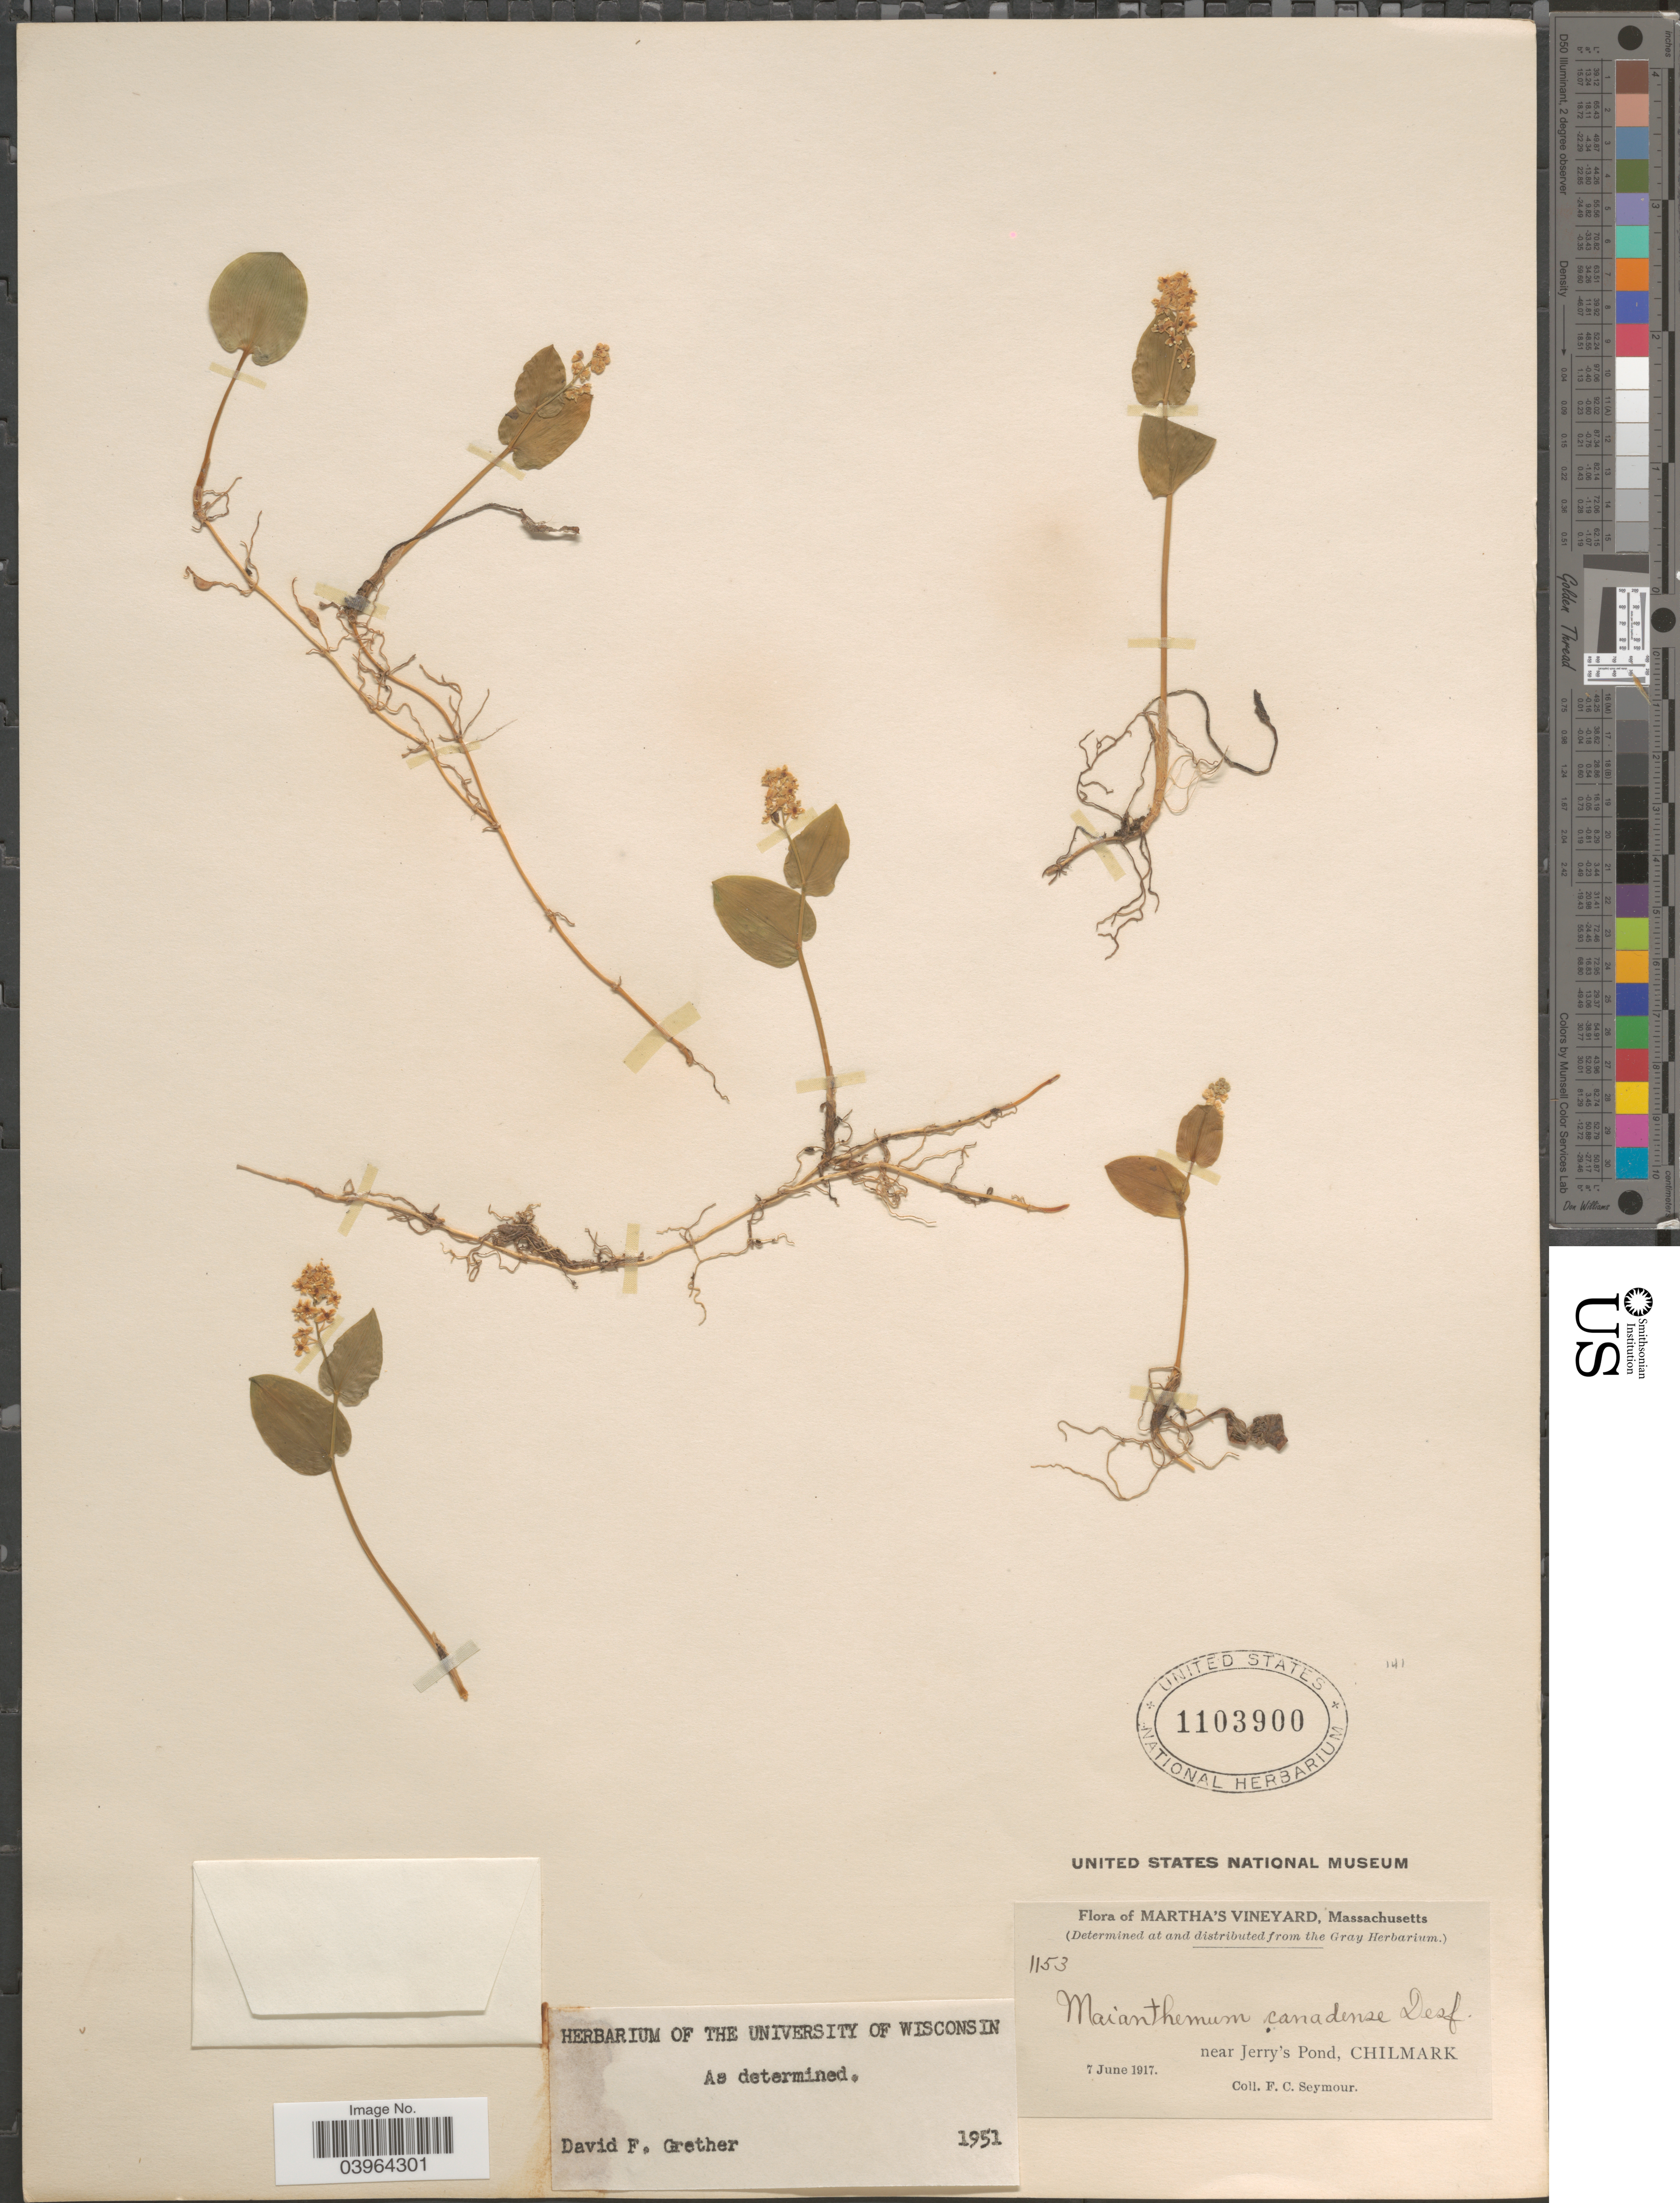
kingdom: Plantae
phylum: Tracheophyta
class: Liliopsida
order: Asparagales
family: Asparagaceae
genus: Maianthemum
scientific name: Maianthemum canadense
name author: Desf.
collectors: F. C. Seymour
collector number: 1153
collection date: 1917-06-07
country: United States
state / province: Massachusetts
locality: Martha's Vineyard. Near Jerry's Pond, Chilmark.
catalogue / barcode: US 1103900